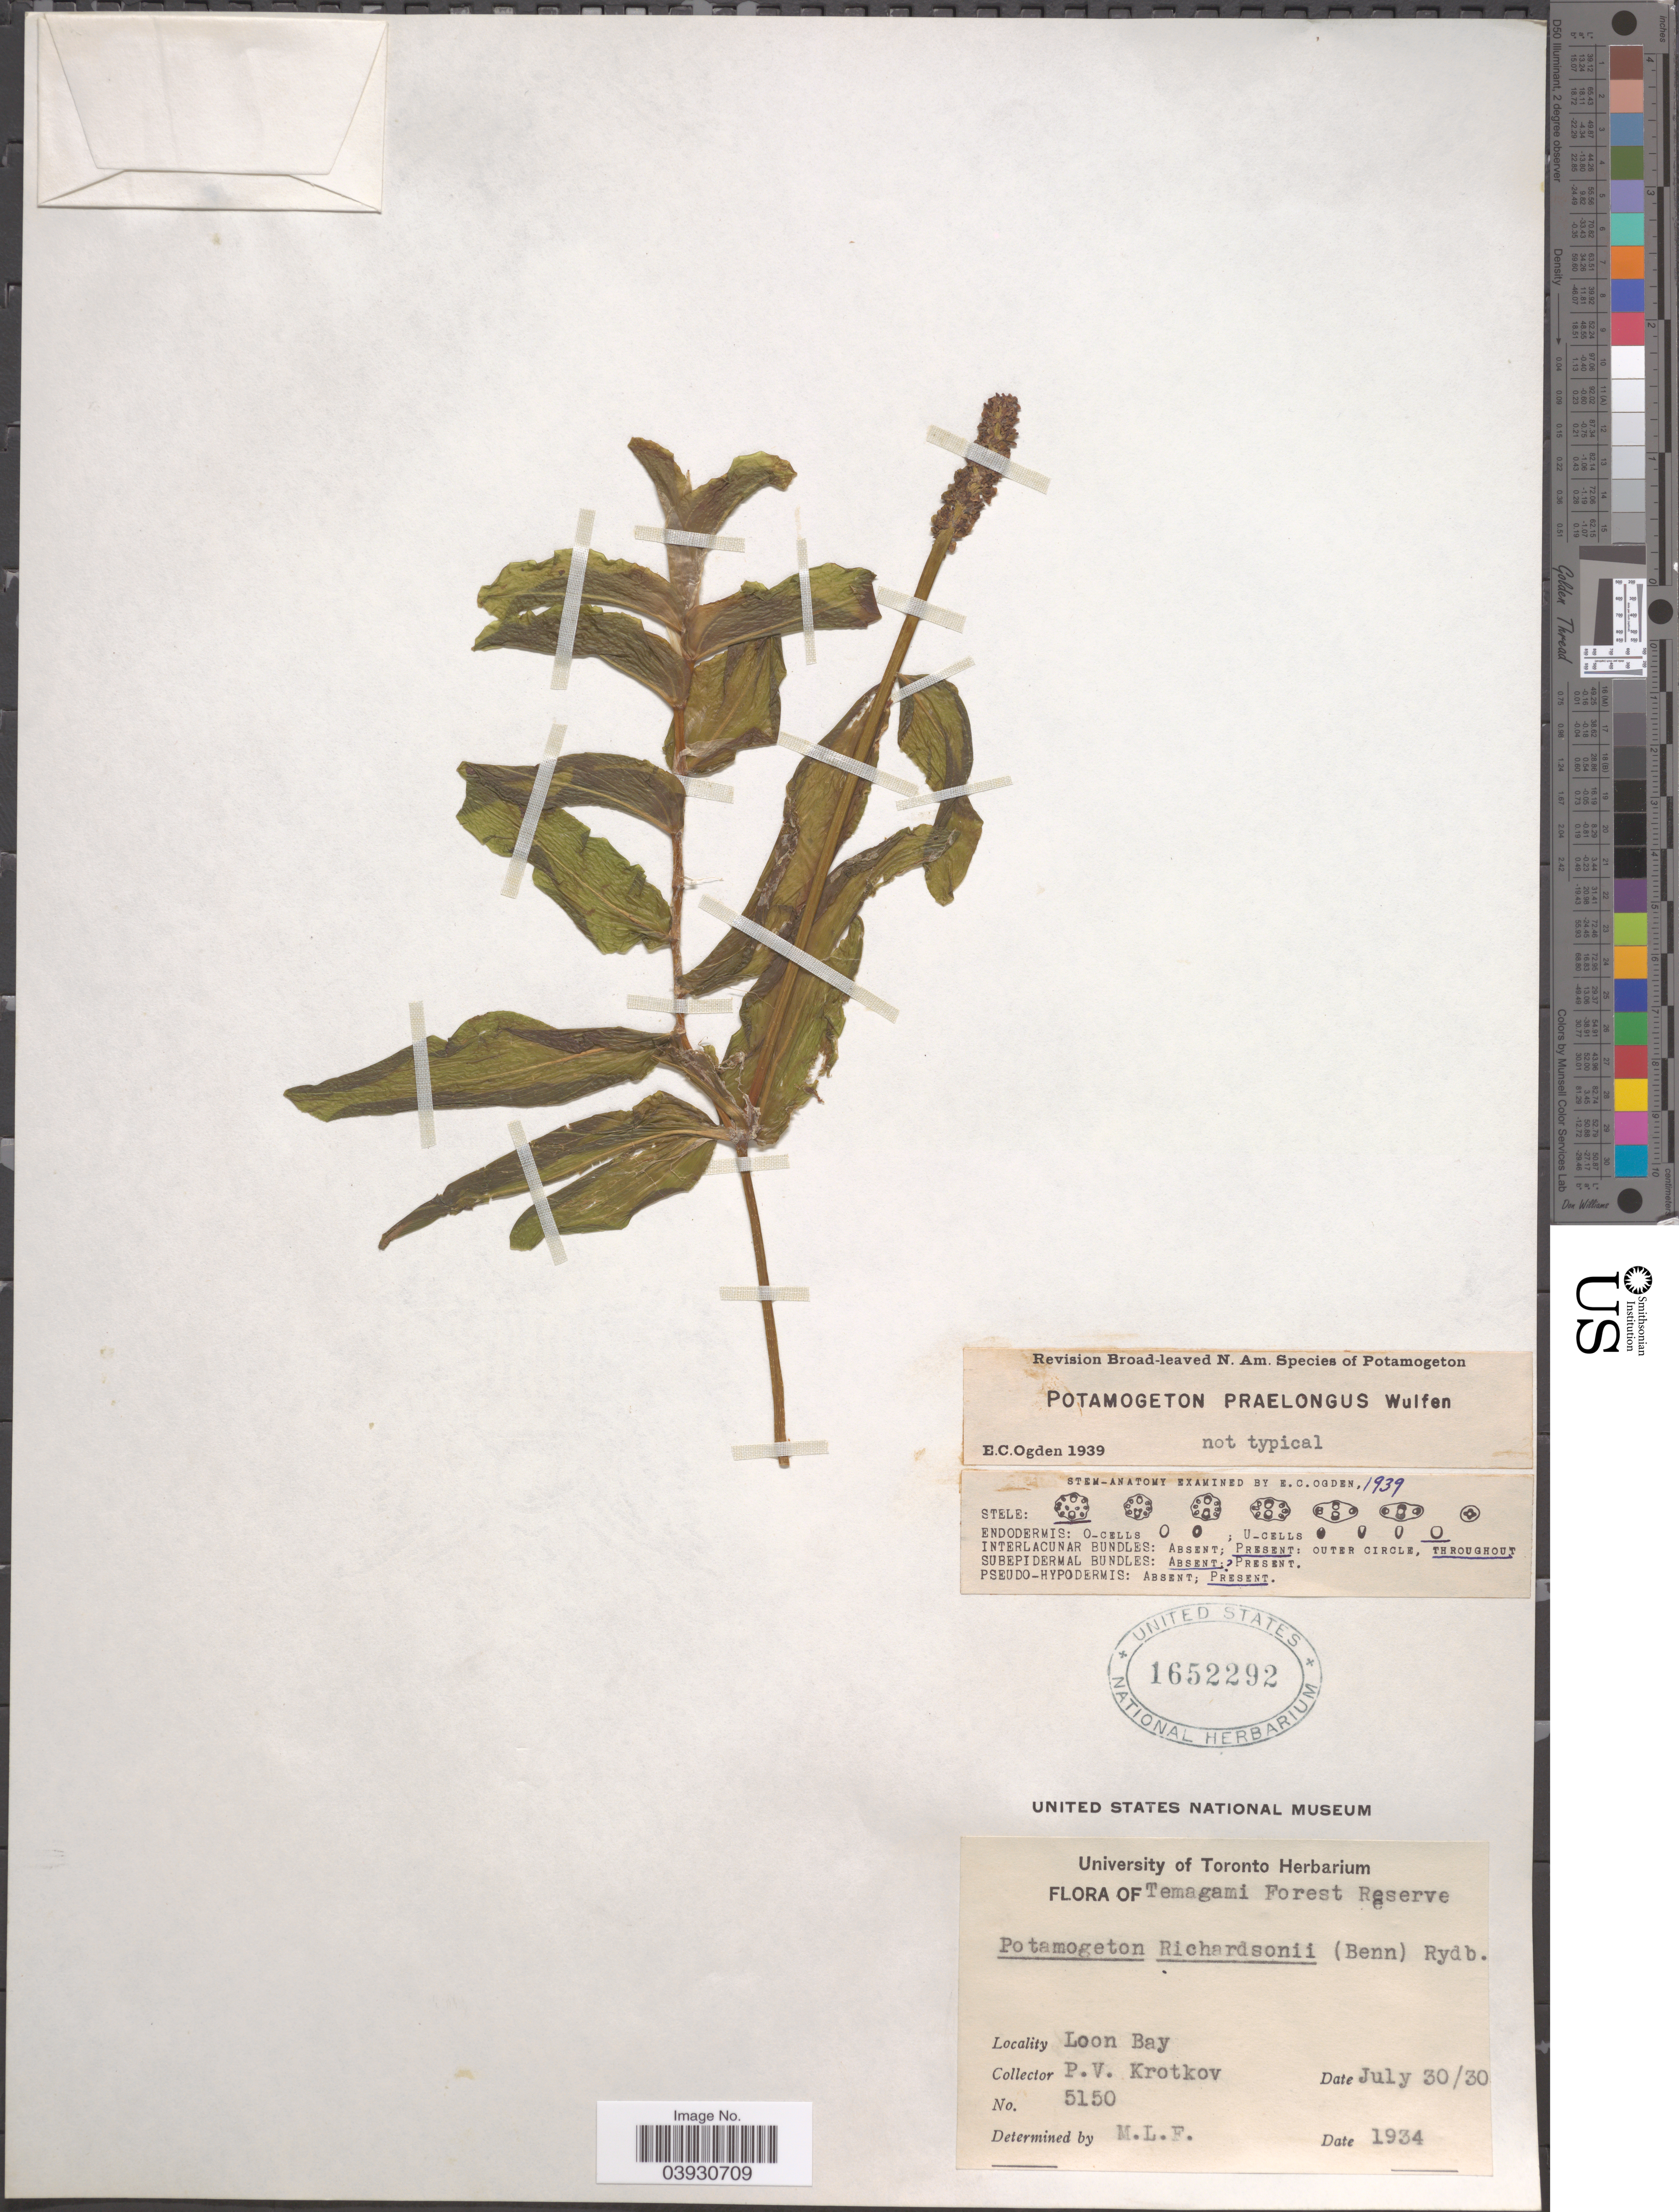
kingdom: Plantae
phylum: Tracheophyta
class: Liliopsida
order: Alismatales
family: Potamogetonaceae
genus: Potamogeton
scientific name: Potamogeton praelongus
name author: Wulfen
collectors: P. V. Krotkov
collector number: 5150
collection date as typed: Transcribed d/m/y: 30/7/30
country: Canada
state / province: Ontario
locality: Temagami Forest Reserve. Loon Bay.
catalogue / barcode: US 1652292